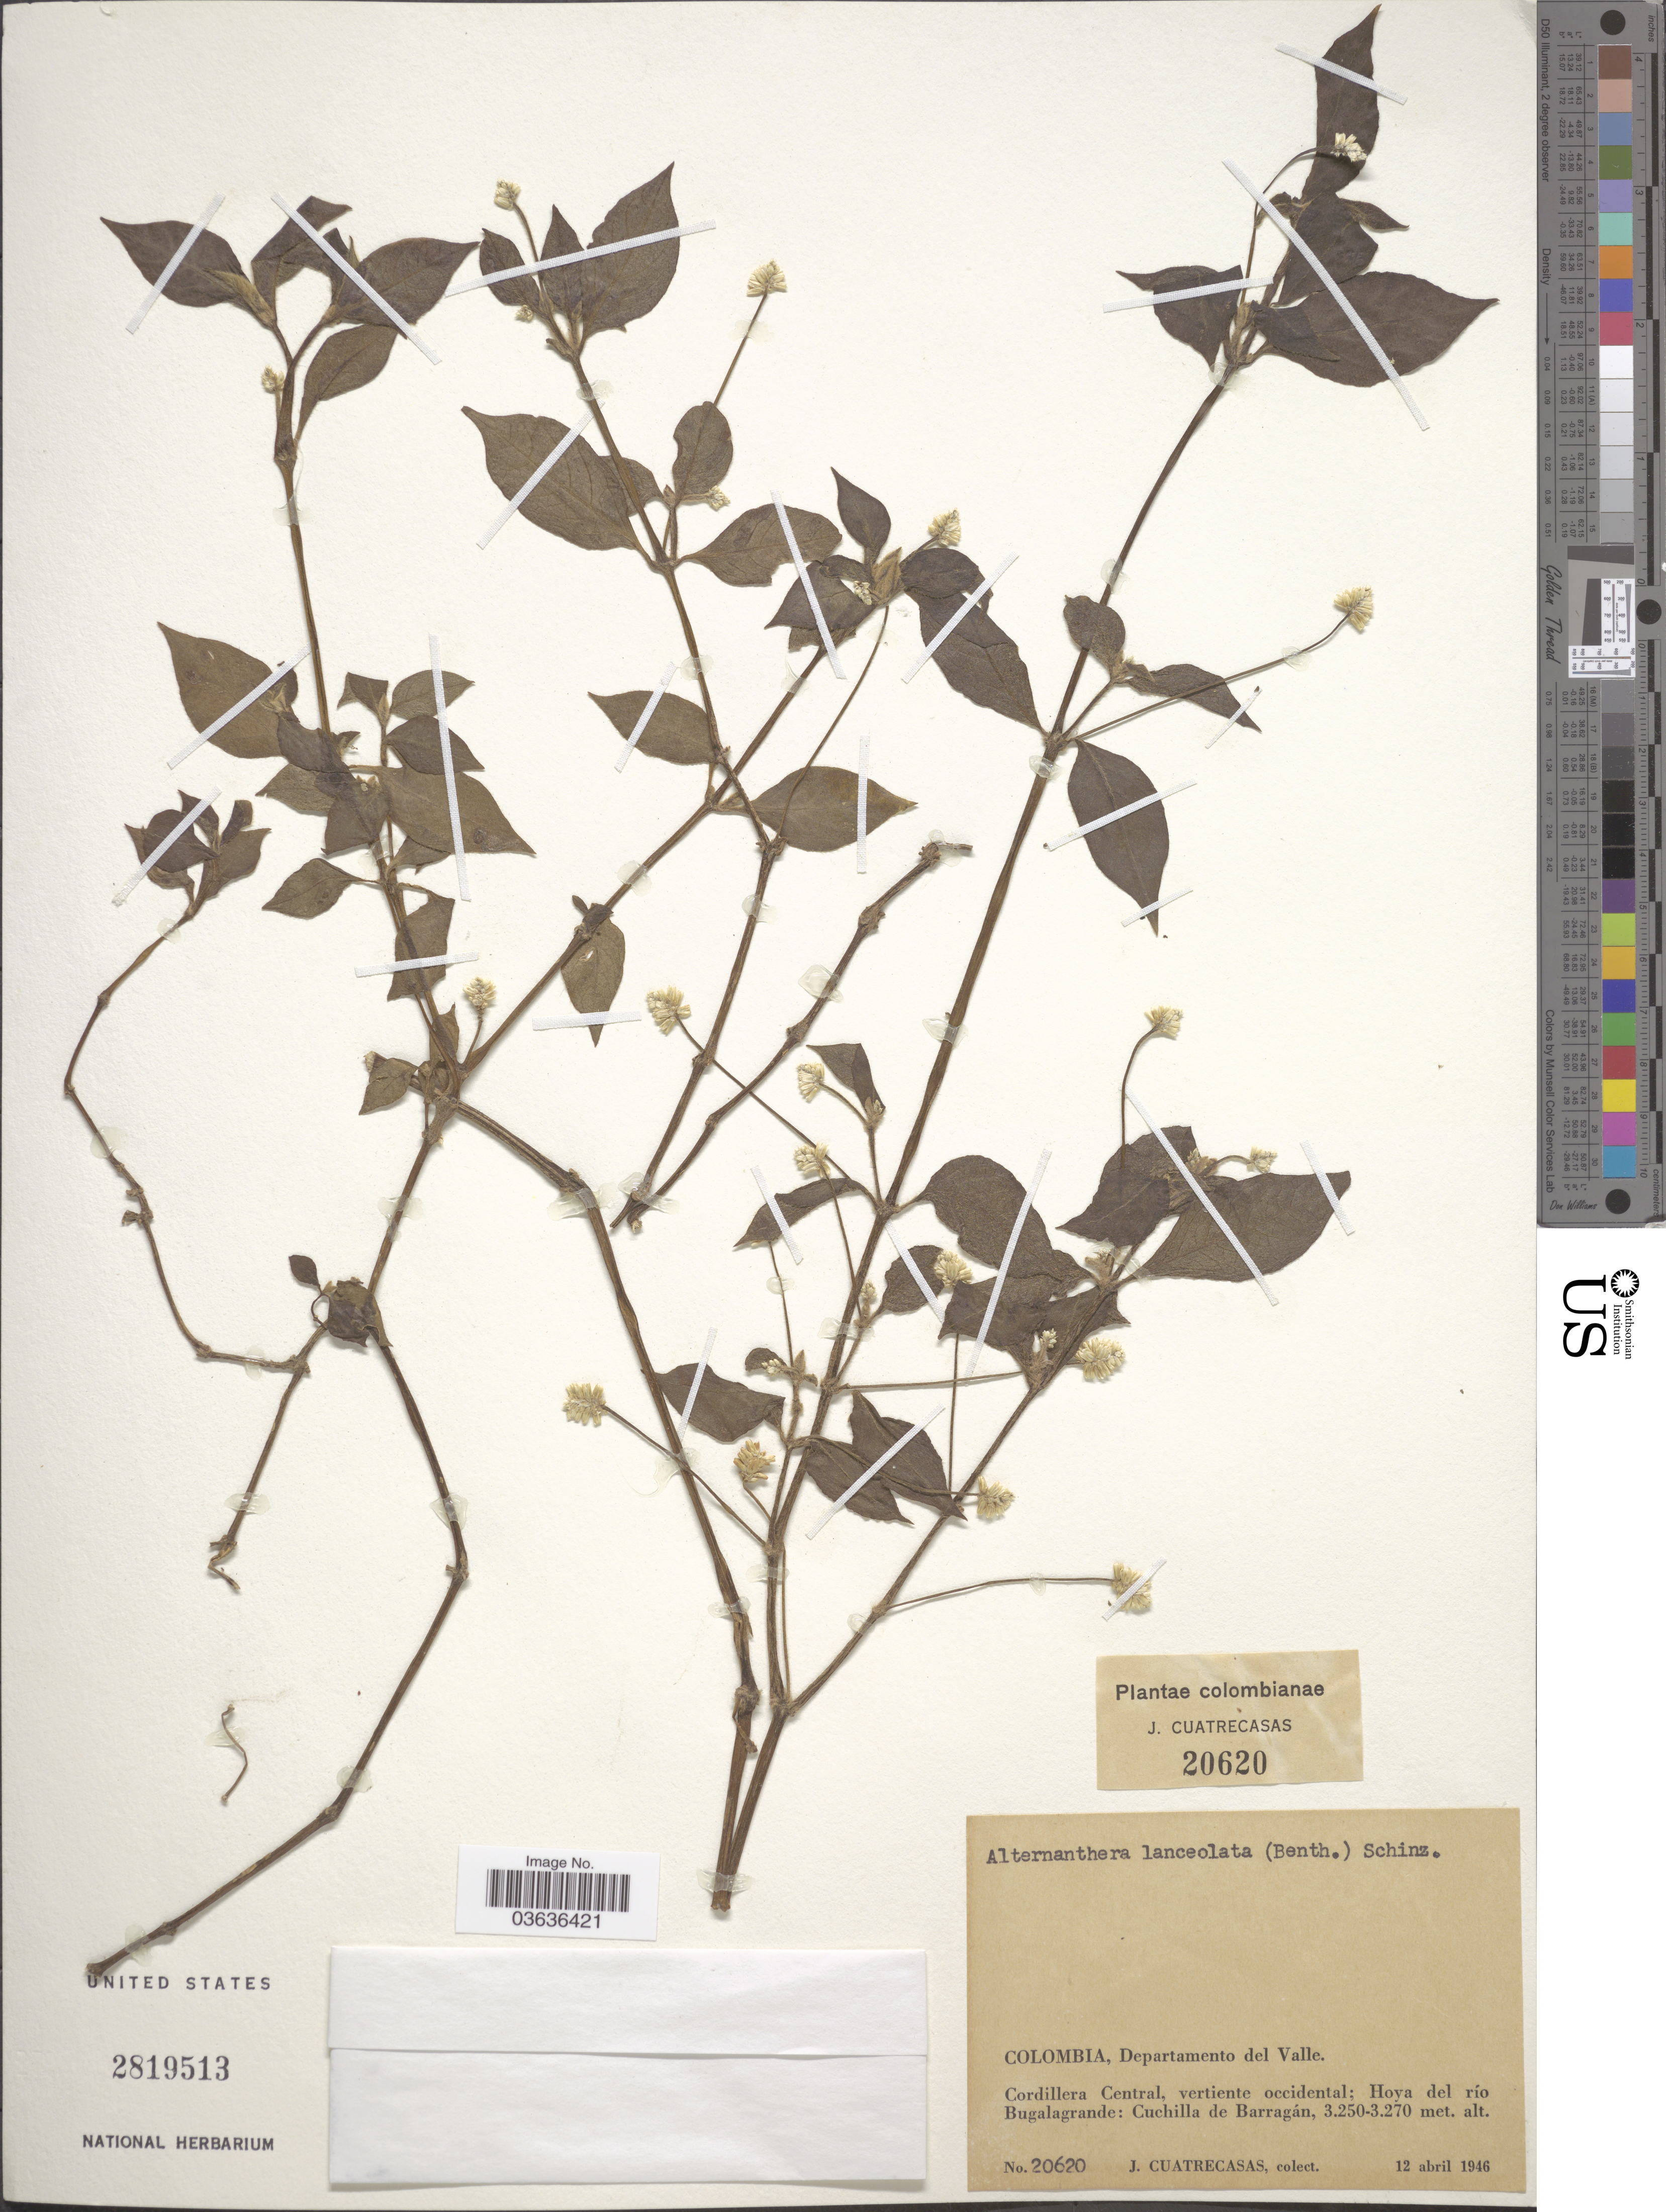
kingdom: Plantae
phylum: Tracheophyta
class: Magnoliopsida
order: Caryophyllales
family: Amaranthaceae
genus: Alternanthera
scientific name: Alternanthera lanceolata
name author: (Benth.) Schinz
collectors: J. Cuatrecasas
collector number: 20620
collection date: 1946-04-12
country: Colombia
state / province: Valle del Cauca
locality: Departamento del Valle. Cordillera Central, vertiente occidental; Hoya del río Bugalagrande: Cuchilla de Barragán.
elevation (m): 3250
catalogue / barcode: US 2819513